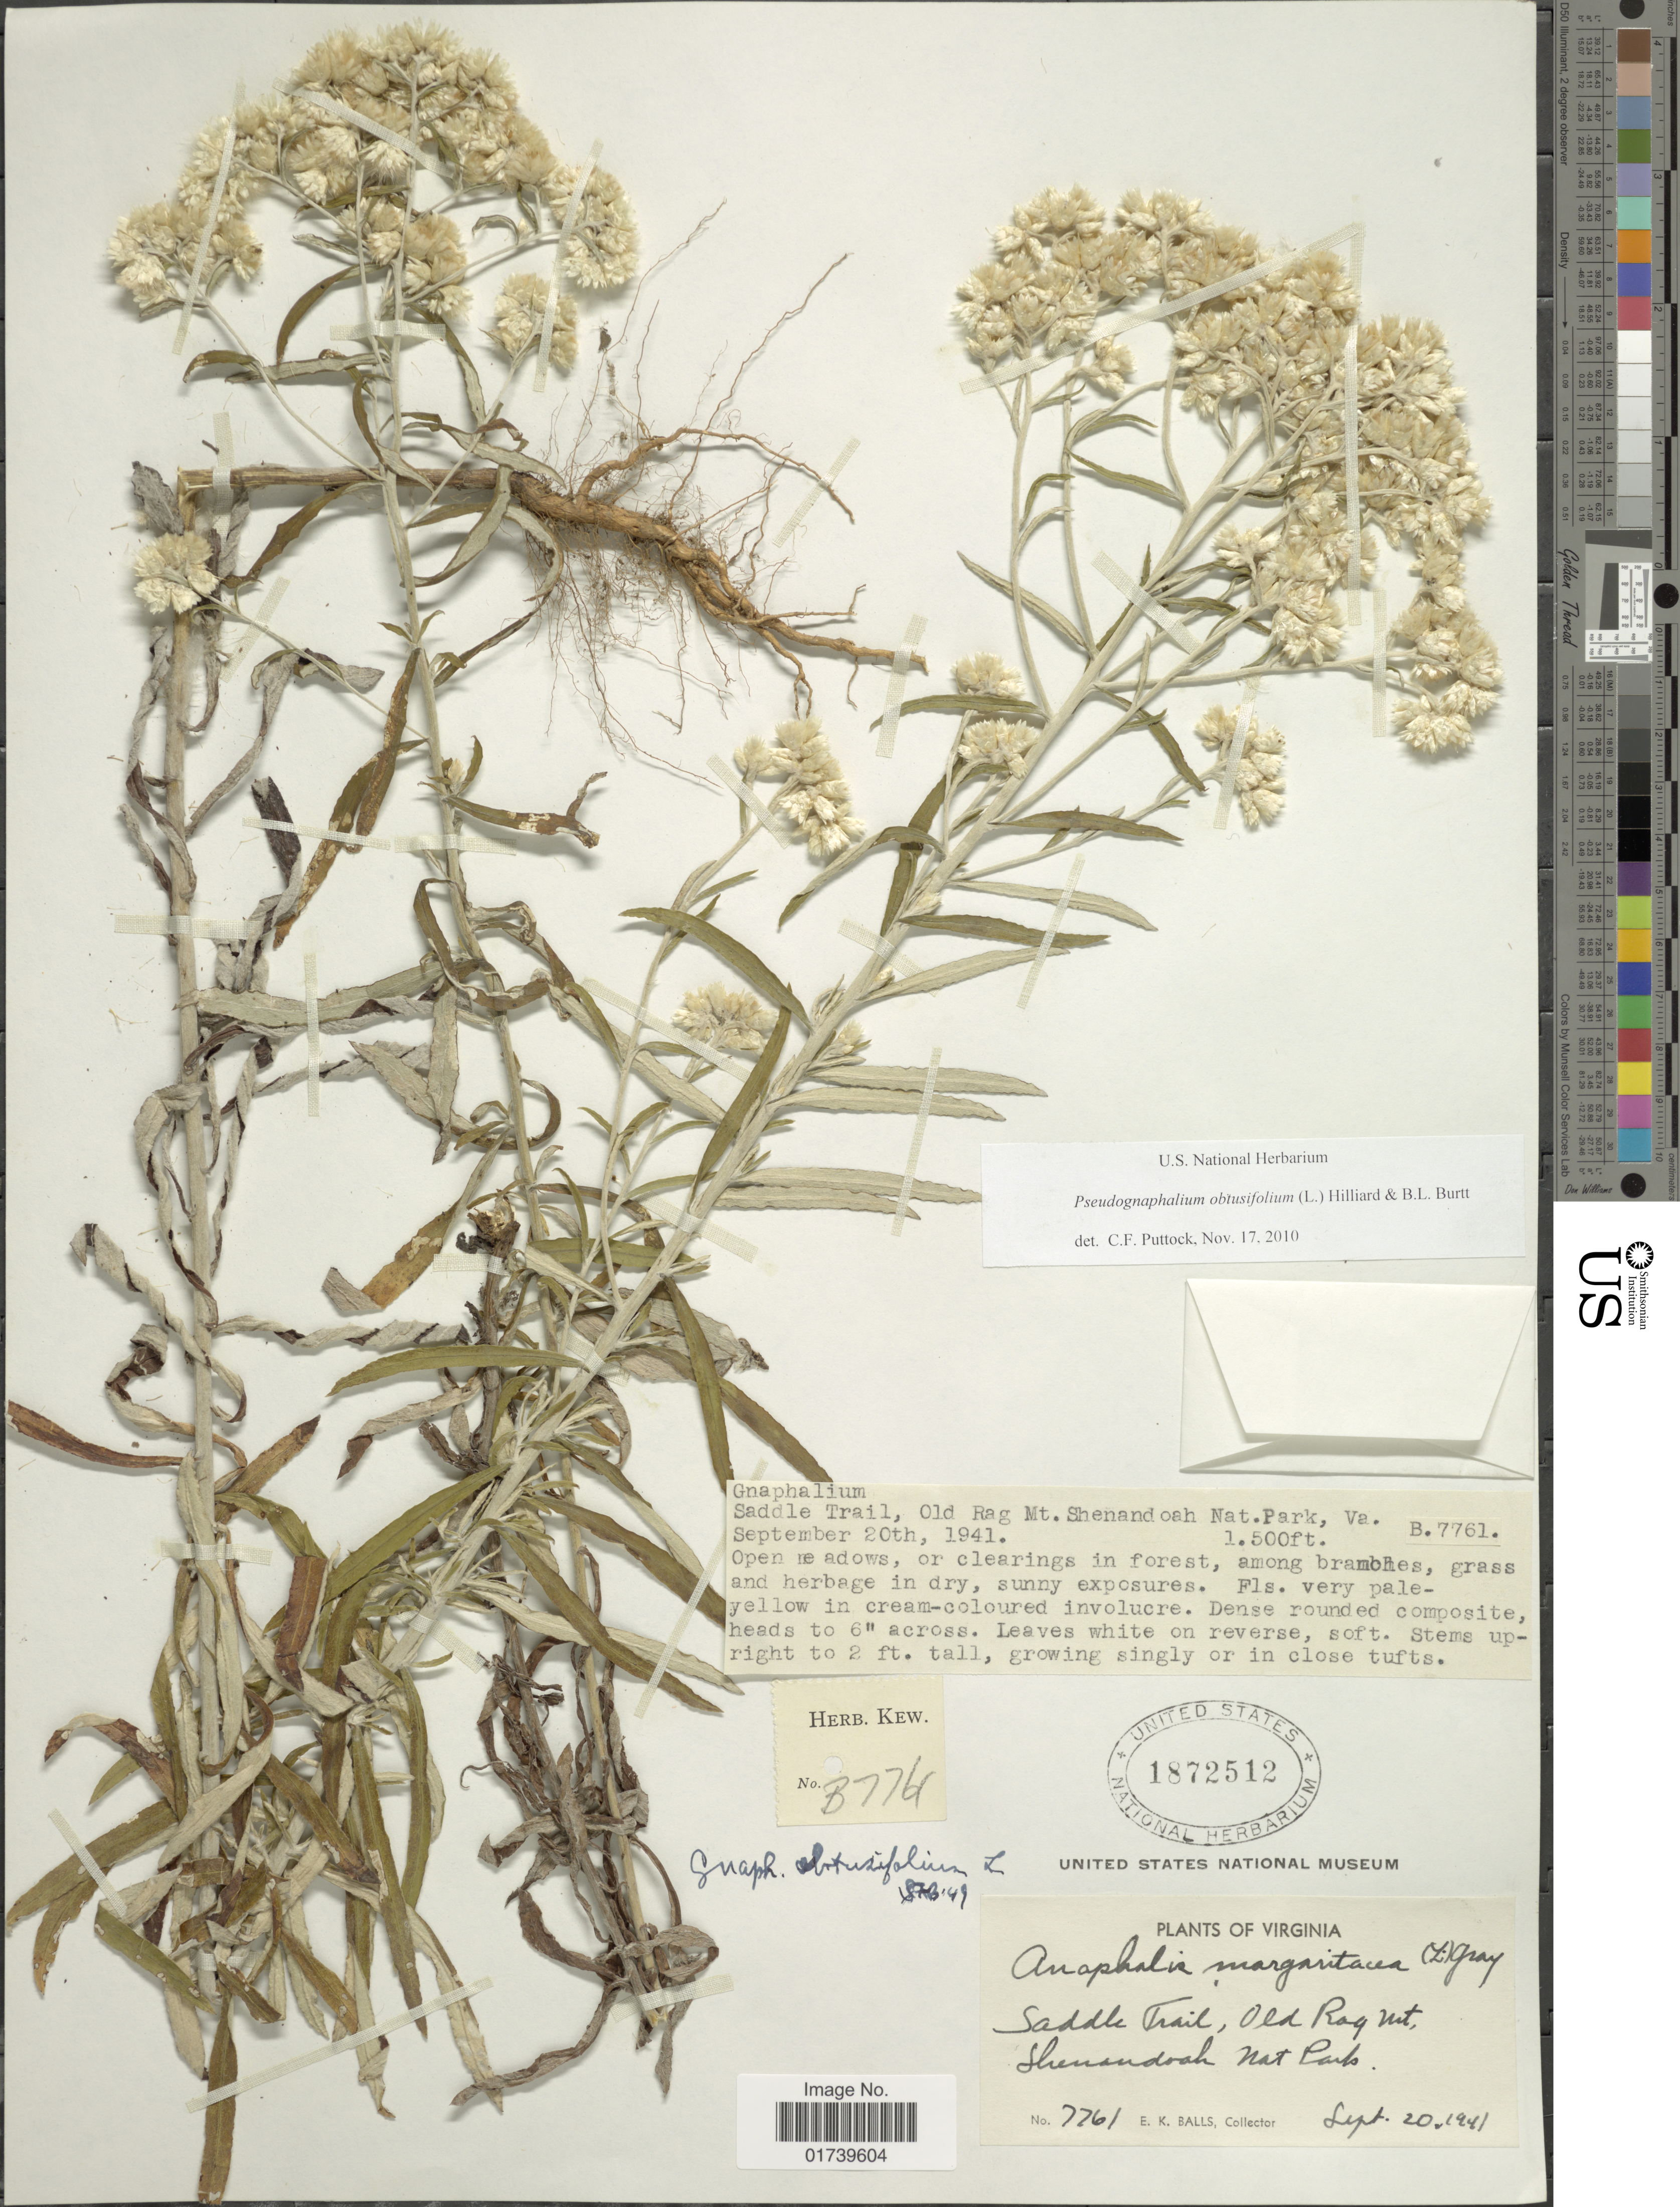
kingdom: Plantae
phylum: Tracheophyta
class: Magnoliopsida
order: Asterales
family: Asteraceae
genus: Pseudognaphalium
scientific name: Pseudognaphalium obtusifolium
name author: (L.) Hilliard & B.L. Burtt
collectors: E. K. Balls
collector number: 7761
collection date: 1941-09-20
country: United States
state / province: Virginia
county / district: Madison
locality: Saddle Trail, Old Rag Mt, Shenandoah Nat. Park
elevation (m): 457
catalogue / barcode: US 1872512